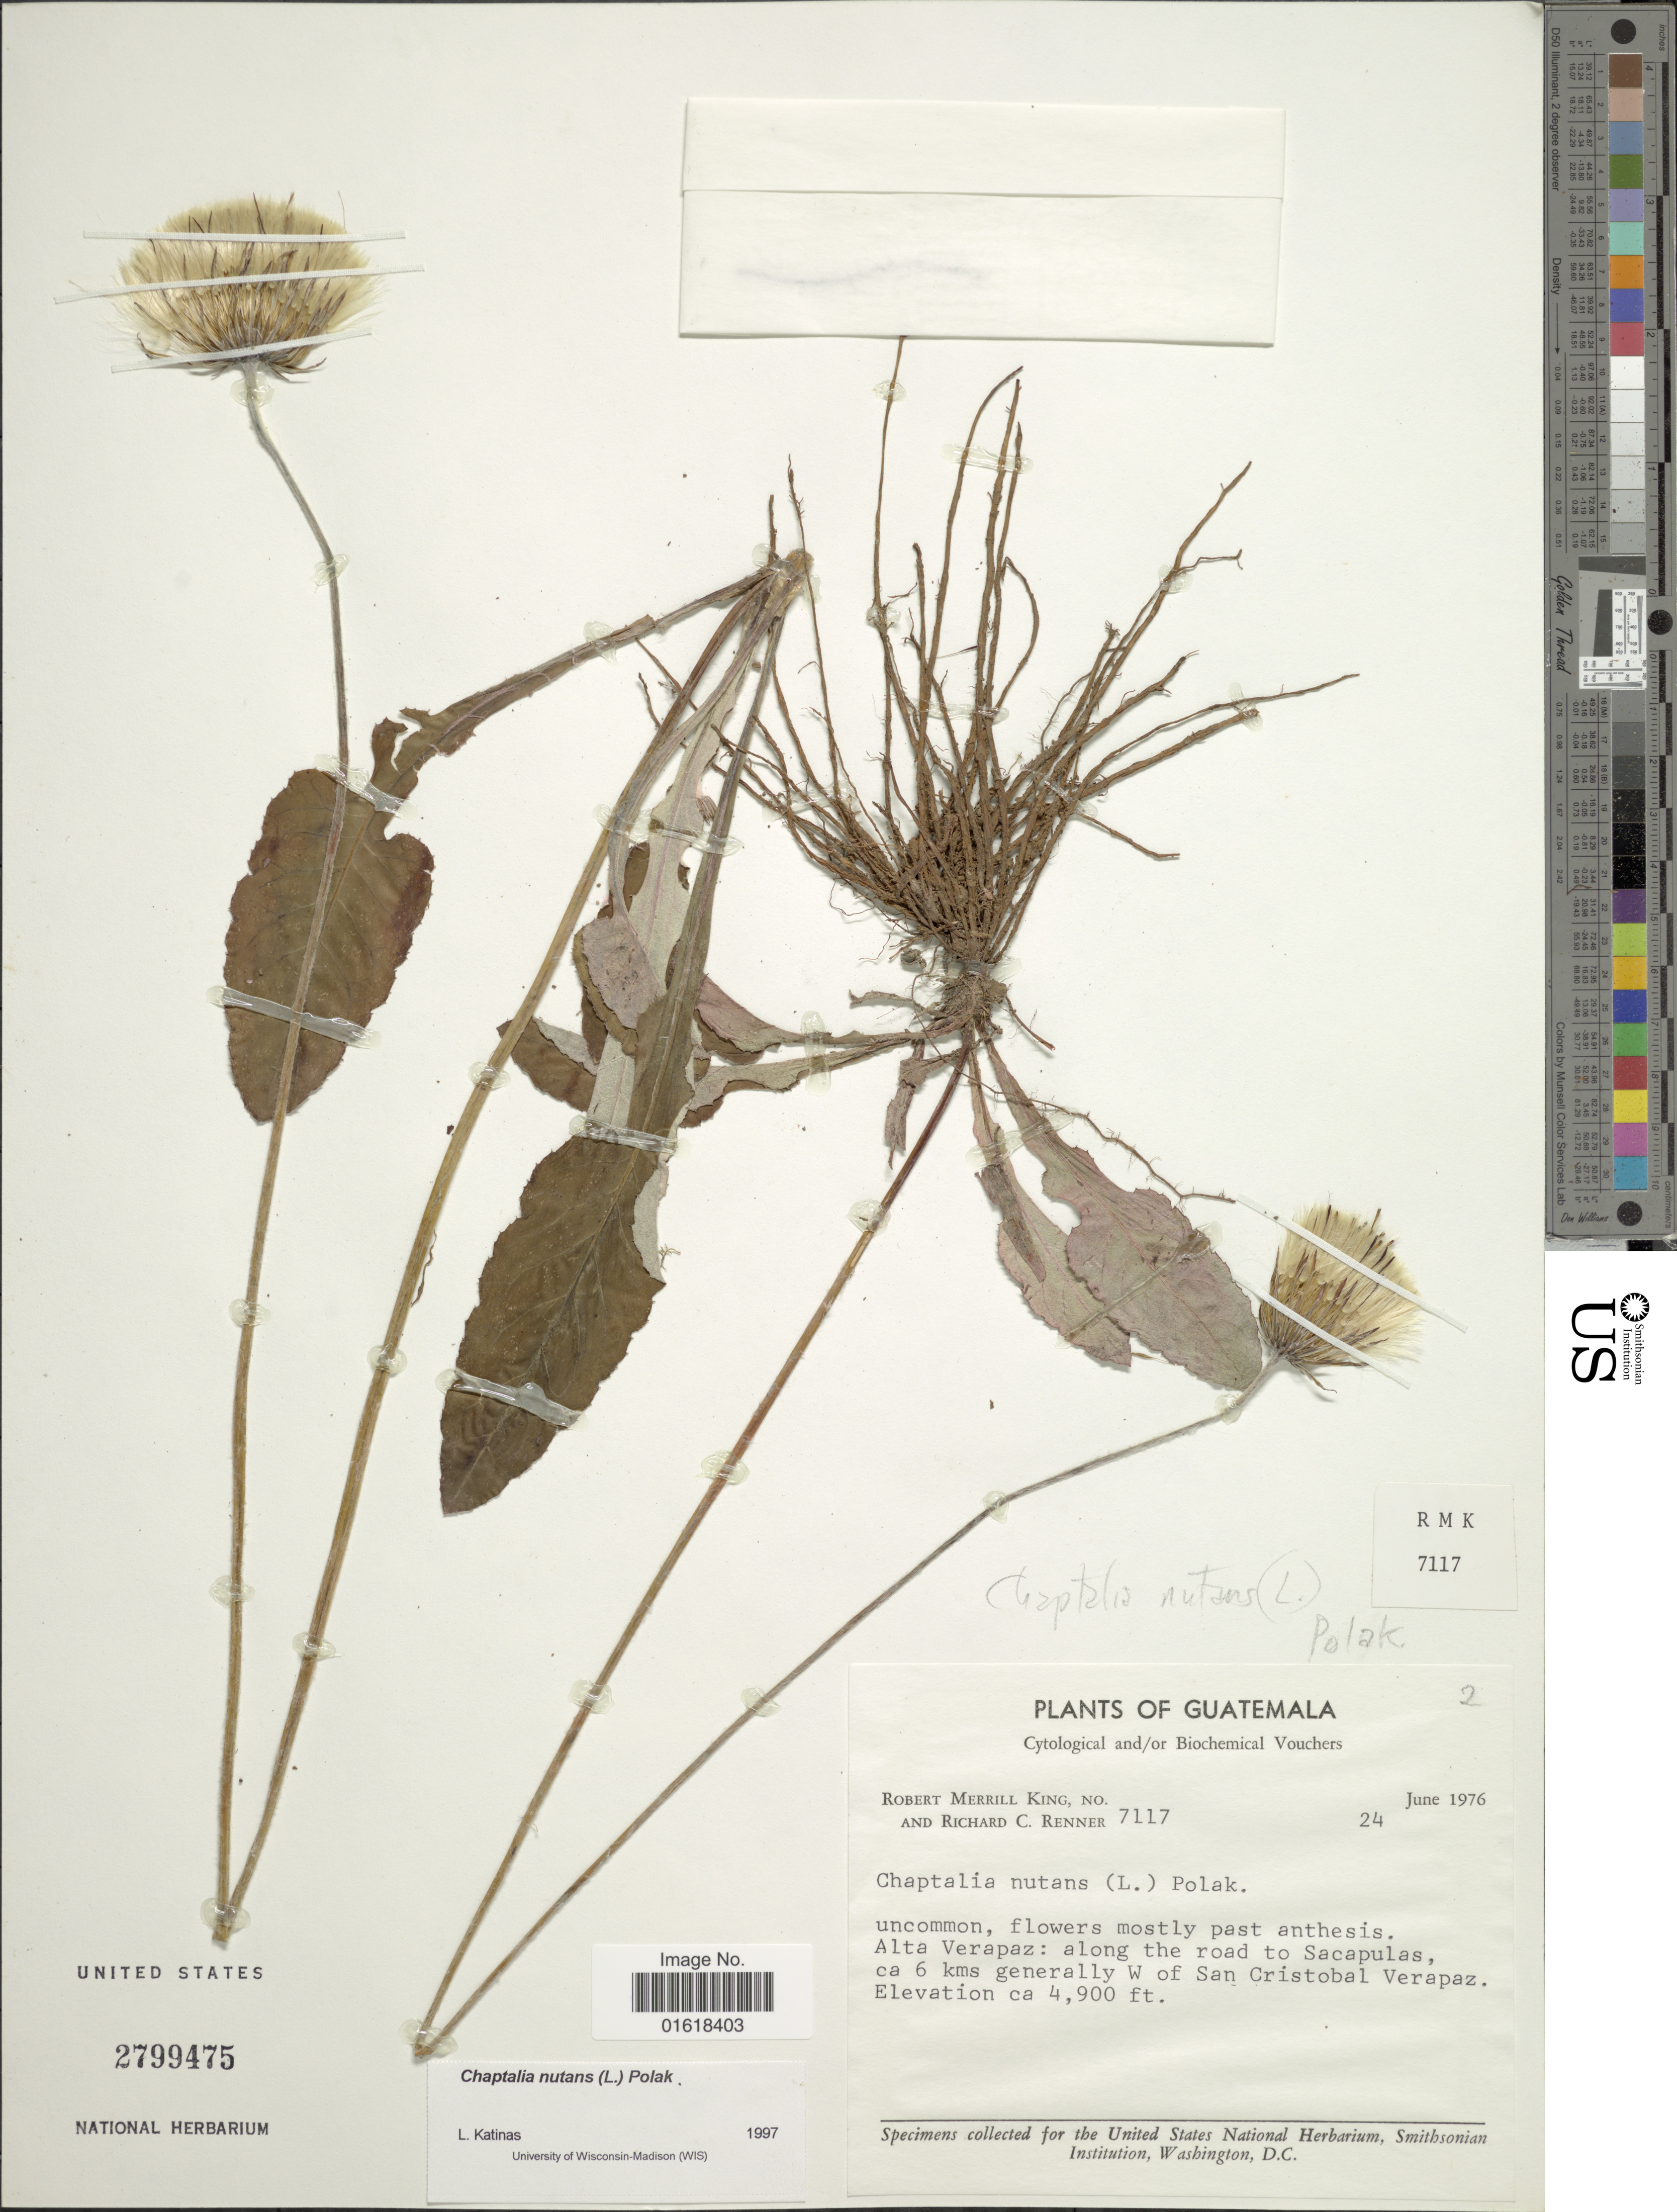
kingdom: Plantae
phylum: Tracheophyta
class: Magnoliopsida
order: Asterales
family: Asteraceae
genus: Chaptalia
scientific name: Chaptalia nutans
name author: (L.) Pol.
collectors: R. M. King & R. C. Renner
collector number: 7117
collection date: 1976-06-24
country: Guatemala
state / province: Alta Verapaz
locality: Along the road to Sacapulas, ca 6 kms generally W of San Cristobal Verapaz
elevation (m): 1494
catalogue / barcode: US 2799475